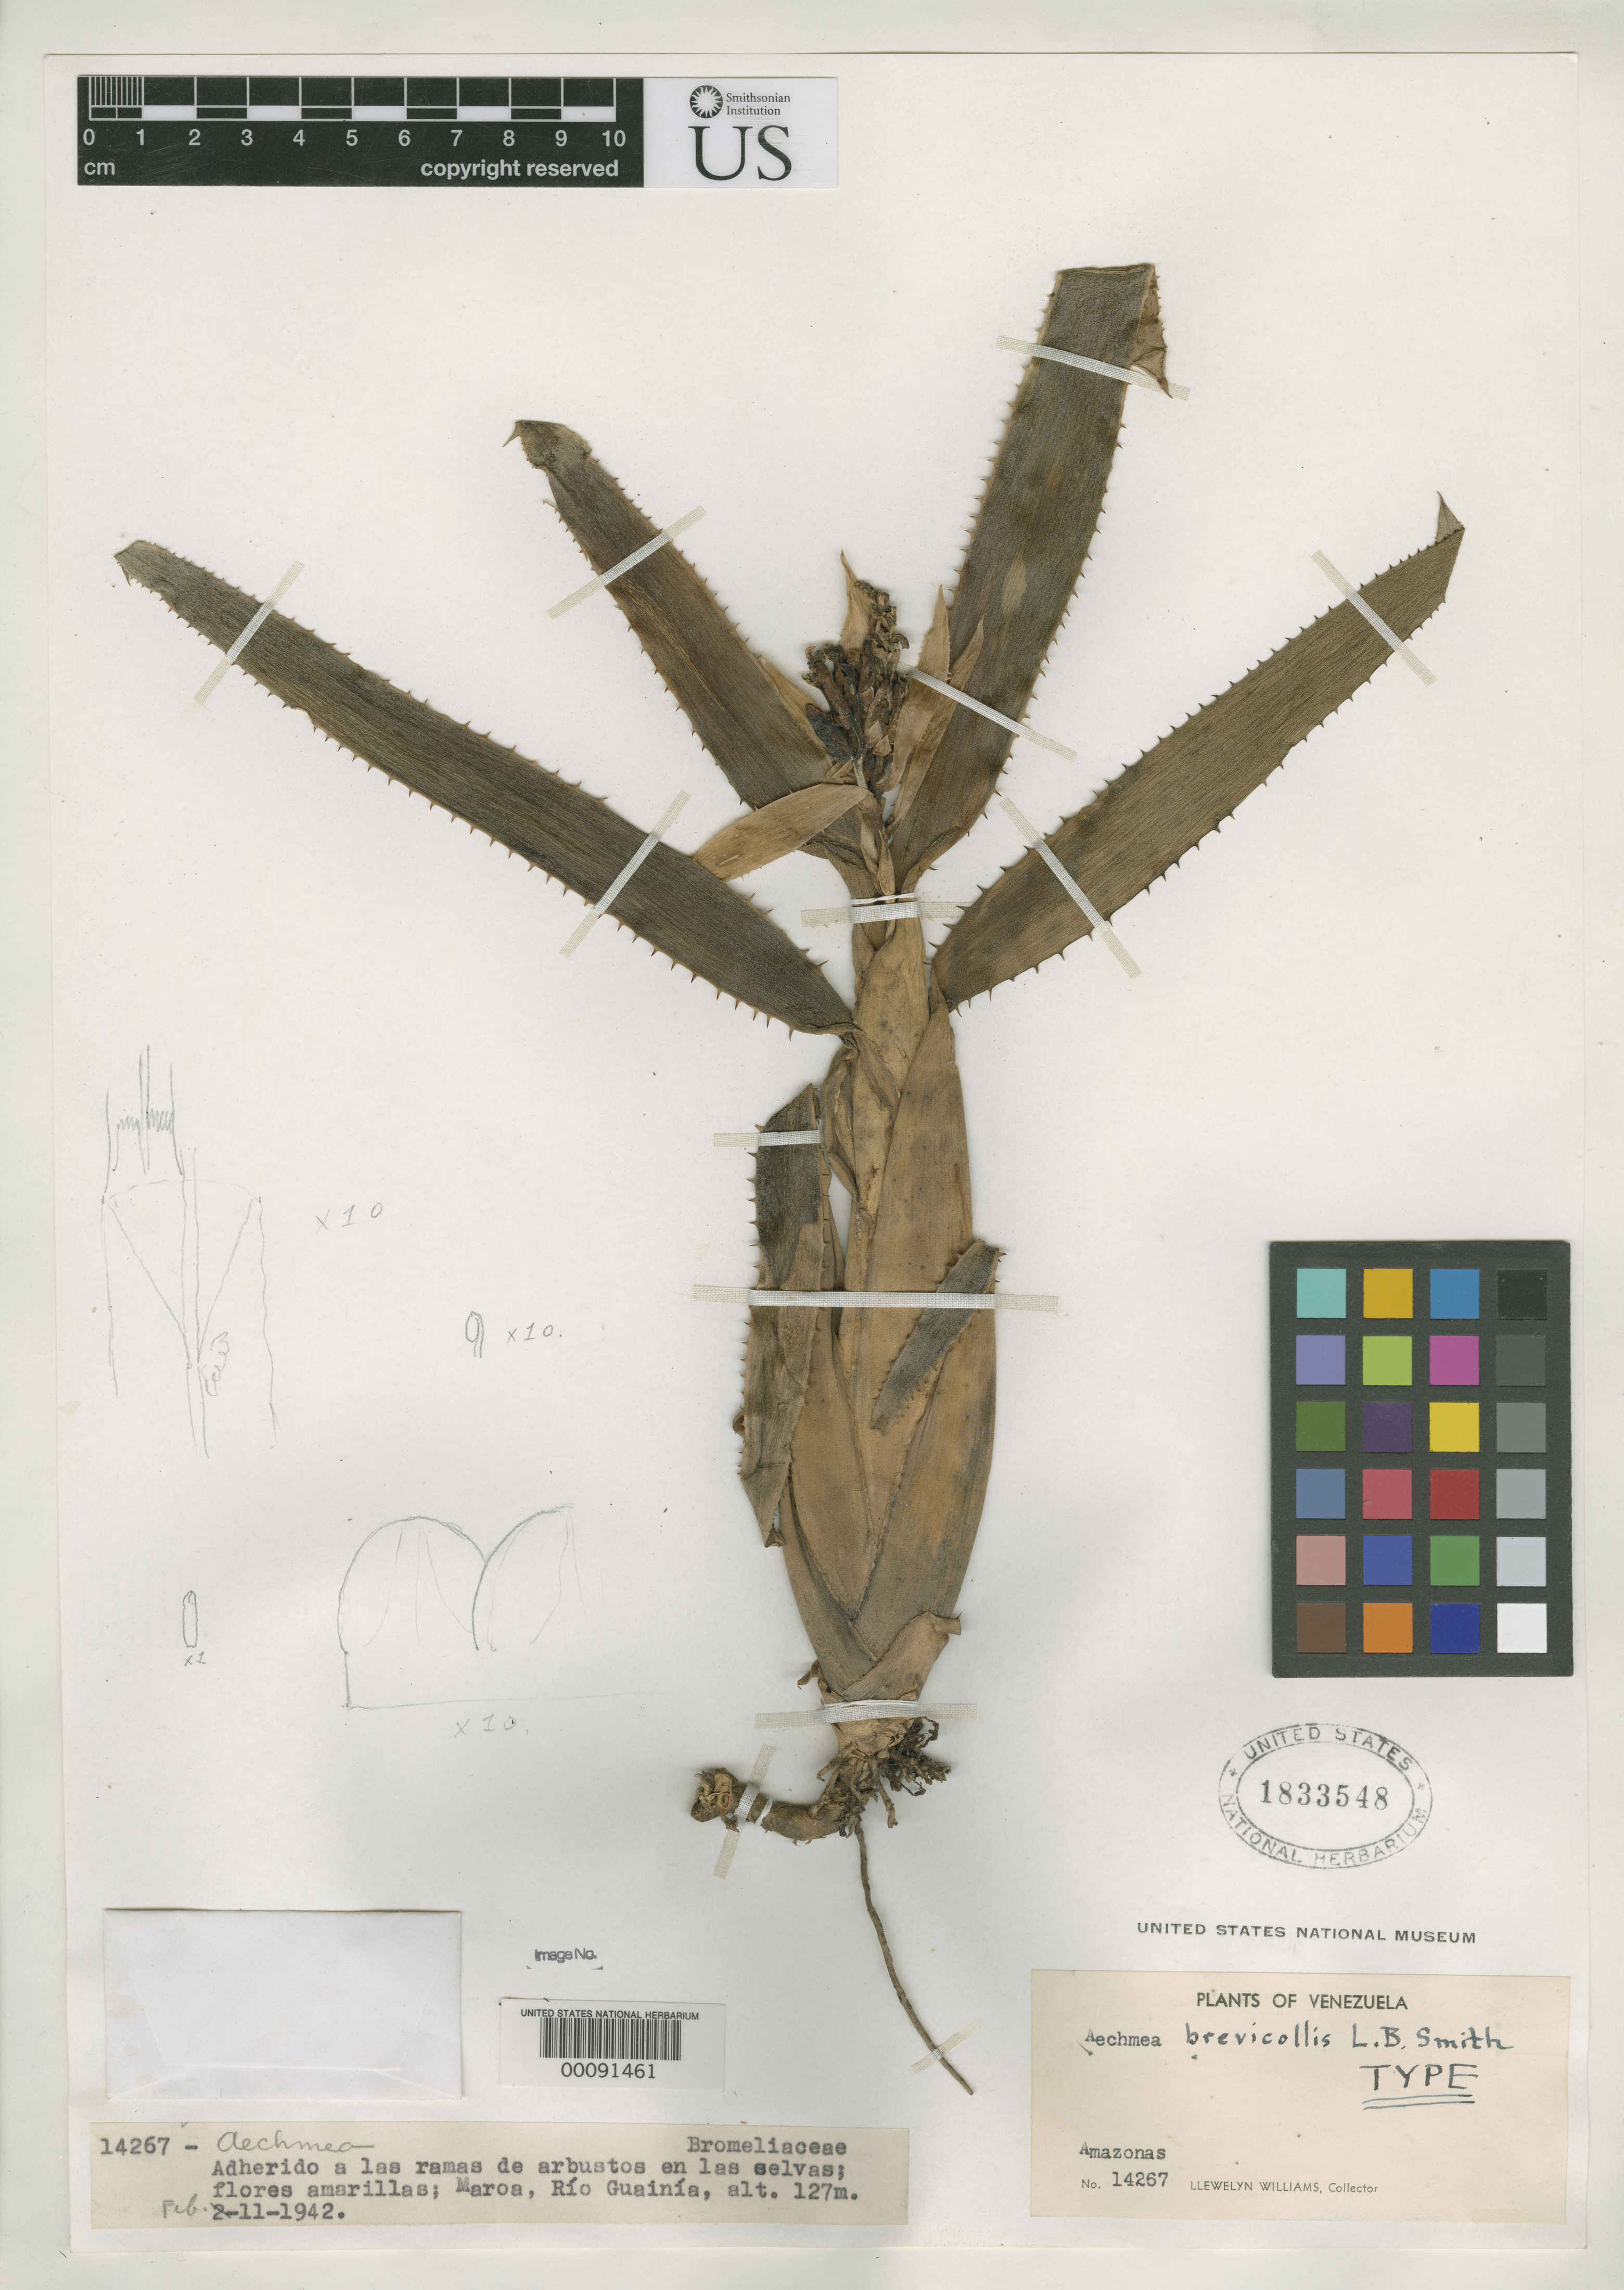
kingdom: Plantae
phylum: Tracheophyta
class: Liliopsida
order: Poales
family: Bromeliaceae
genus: Aechmea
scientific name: Aechmea brevicollis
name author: L.B. Sm.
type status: Holotype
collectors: Ll. Williams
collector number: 14267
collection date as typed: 11 Feb 1942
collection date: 1942-02-11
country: Venezuela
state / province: Amazonas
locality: Maroa, Rio Guainia.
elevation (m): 127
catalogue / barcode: US 1833548